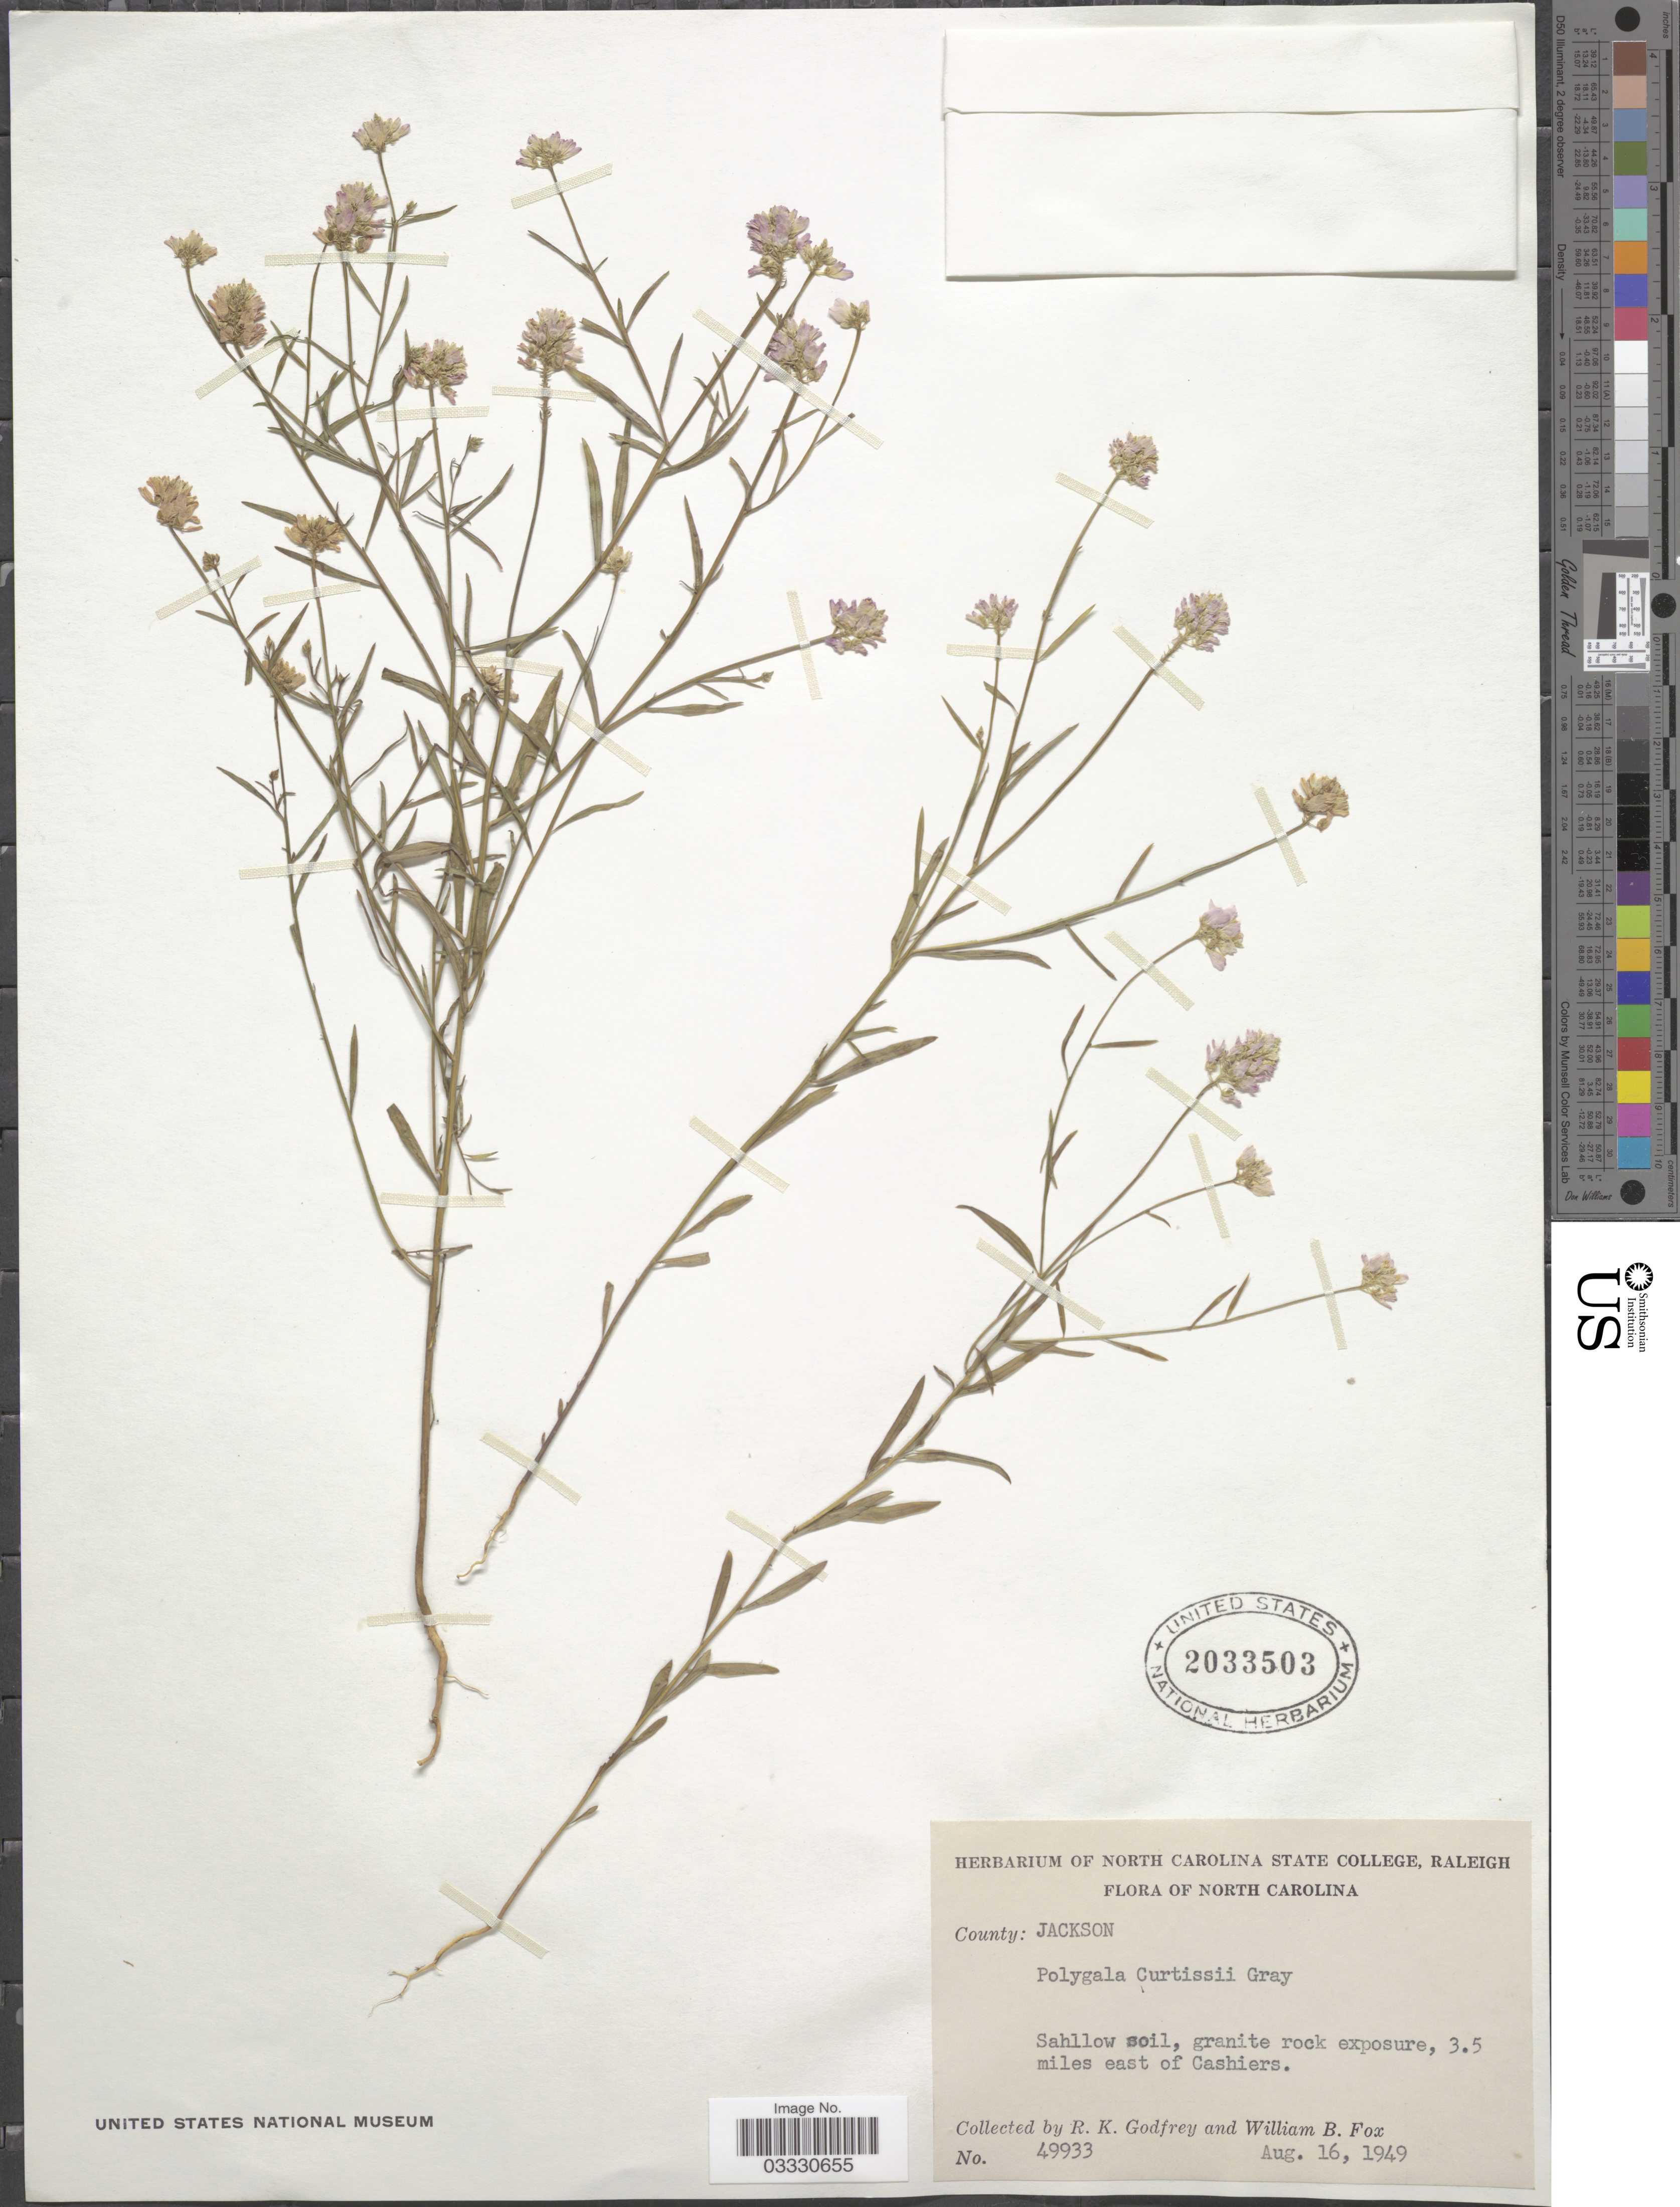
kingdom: Plantae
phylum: Tracheophyta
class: Magnoliopsida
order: Fabales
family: Polygalaceae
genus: Polygala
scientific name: Polygala curtissii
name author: A. Gray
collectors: R. K. Godfrey & W. B. Fox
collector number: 49933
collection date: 1949-08-16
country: United States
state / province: North Carolina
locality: County: Jackson. Sahllow soil, granite rock exposure, 3.5 miles east Cashiers.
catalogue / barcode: US 2033503